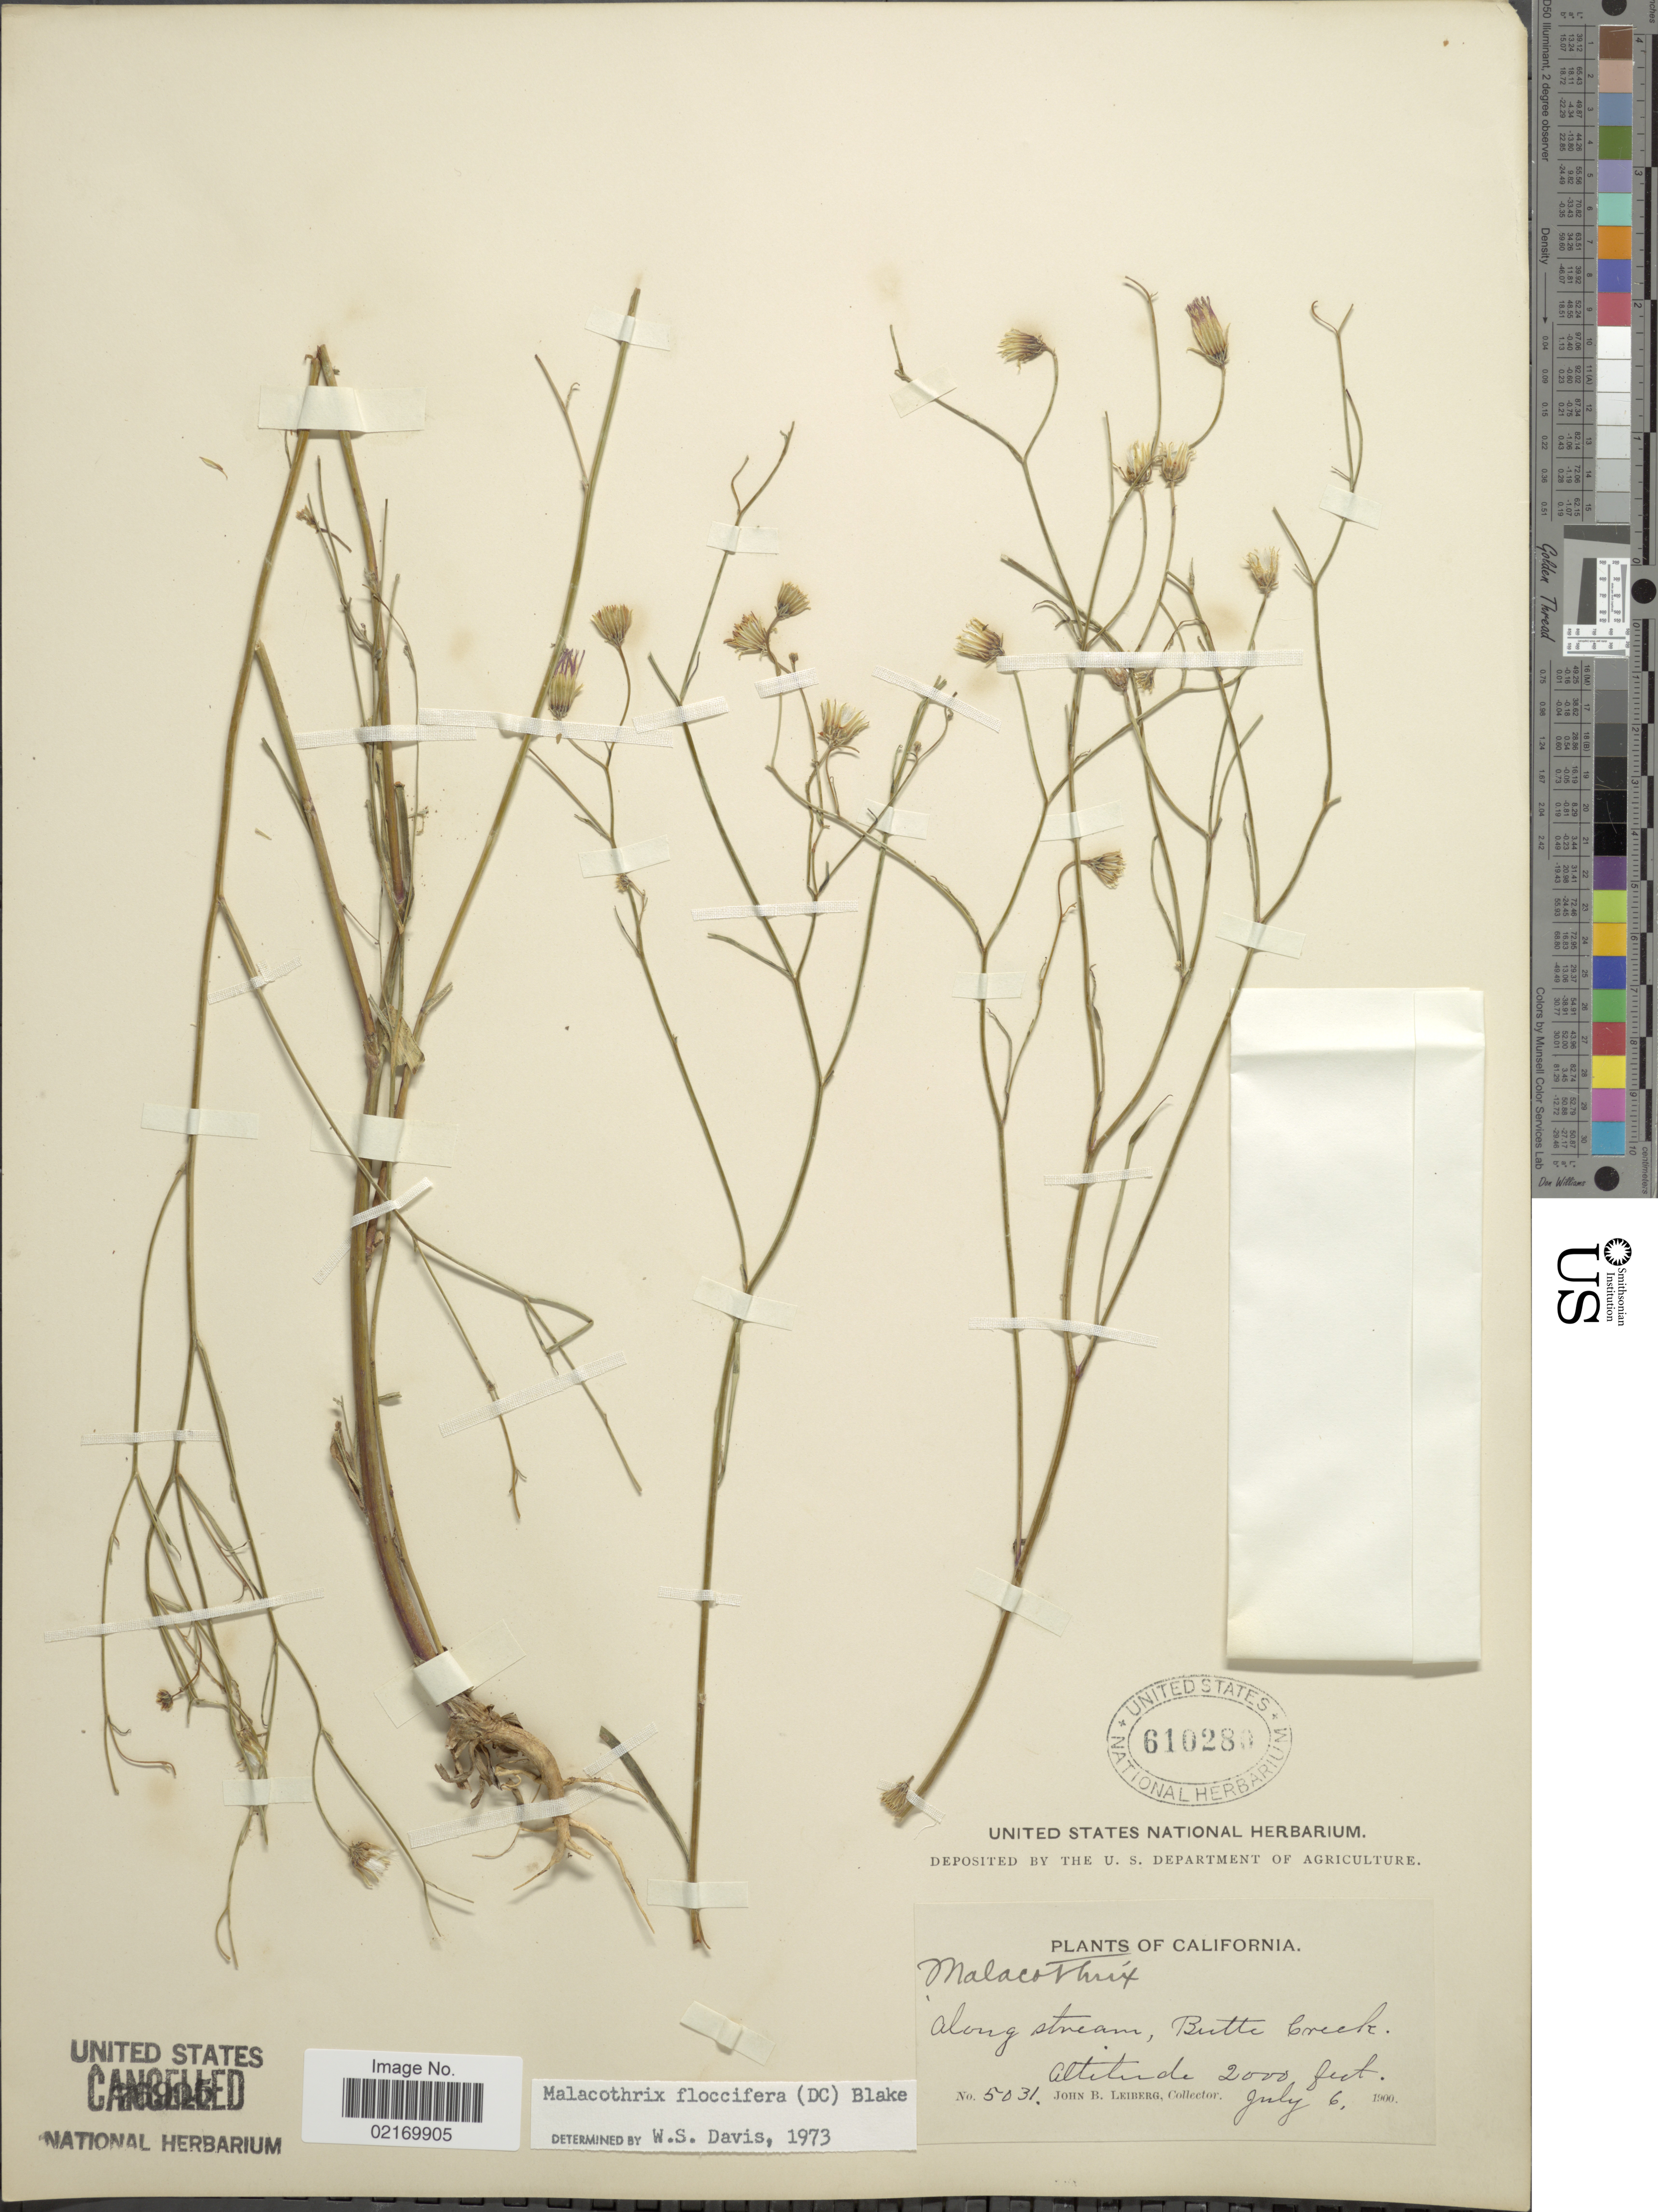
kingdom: Plantae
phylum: Tracheophyta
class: Magnoliopsida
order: Asterales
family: Asteraceae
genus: Malacothrix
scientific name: Malacothrix floccifera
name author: (DC.) S.F. Blake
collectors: J. Leiberg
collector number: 5031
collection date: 1900-07-06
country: United States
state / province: California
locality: Butte Creek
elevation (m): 610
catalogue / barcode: US 610280